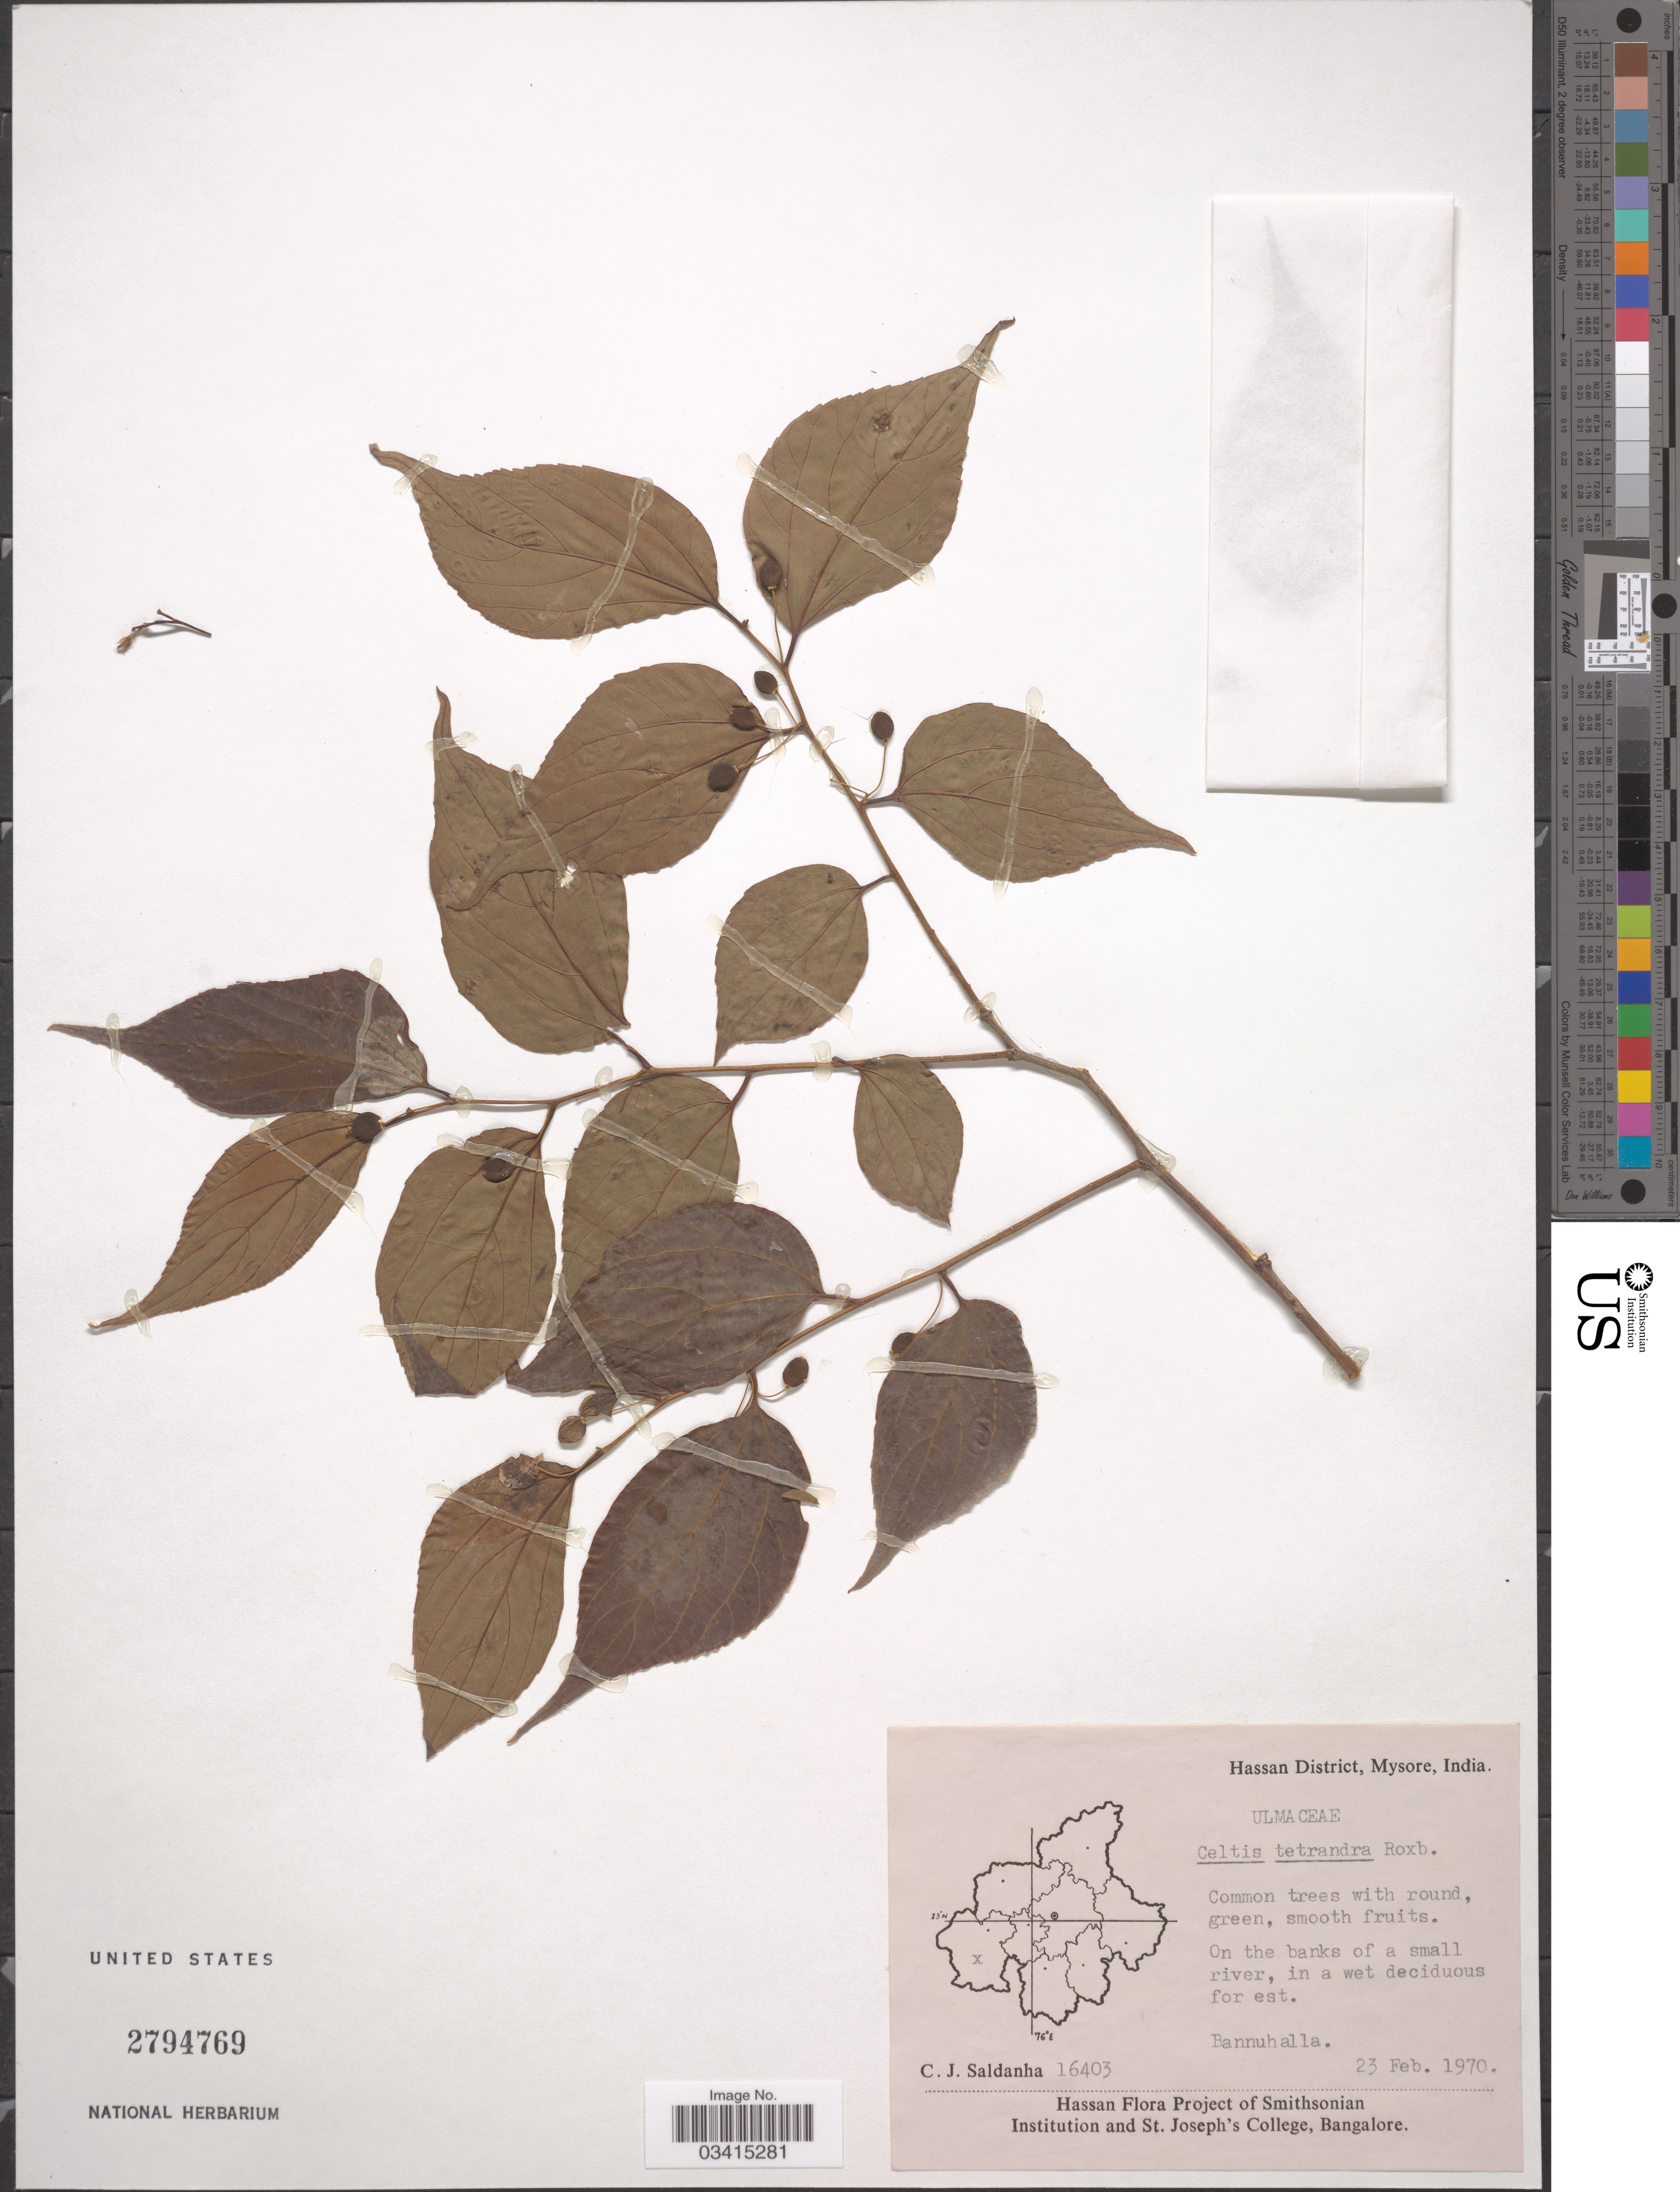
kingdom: Plantae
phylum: Tracheophyta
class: Magnoliopsida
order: Rosales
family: Cannabaceae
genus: Celtis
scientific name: Celtis tetrandra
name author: Roxb.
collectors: C. J. Saldanha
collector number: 16403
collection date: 1970-02-23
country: India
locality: Hassan District, Mysore. Bannuhalla.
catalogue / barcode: US 2794769